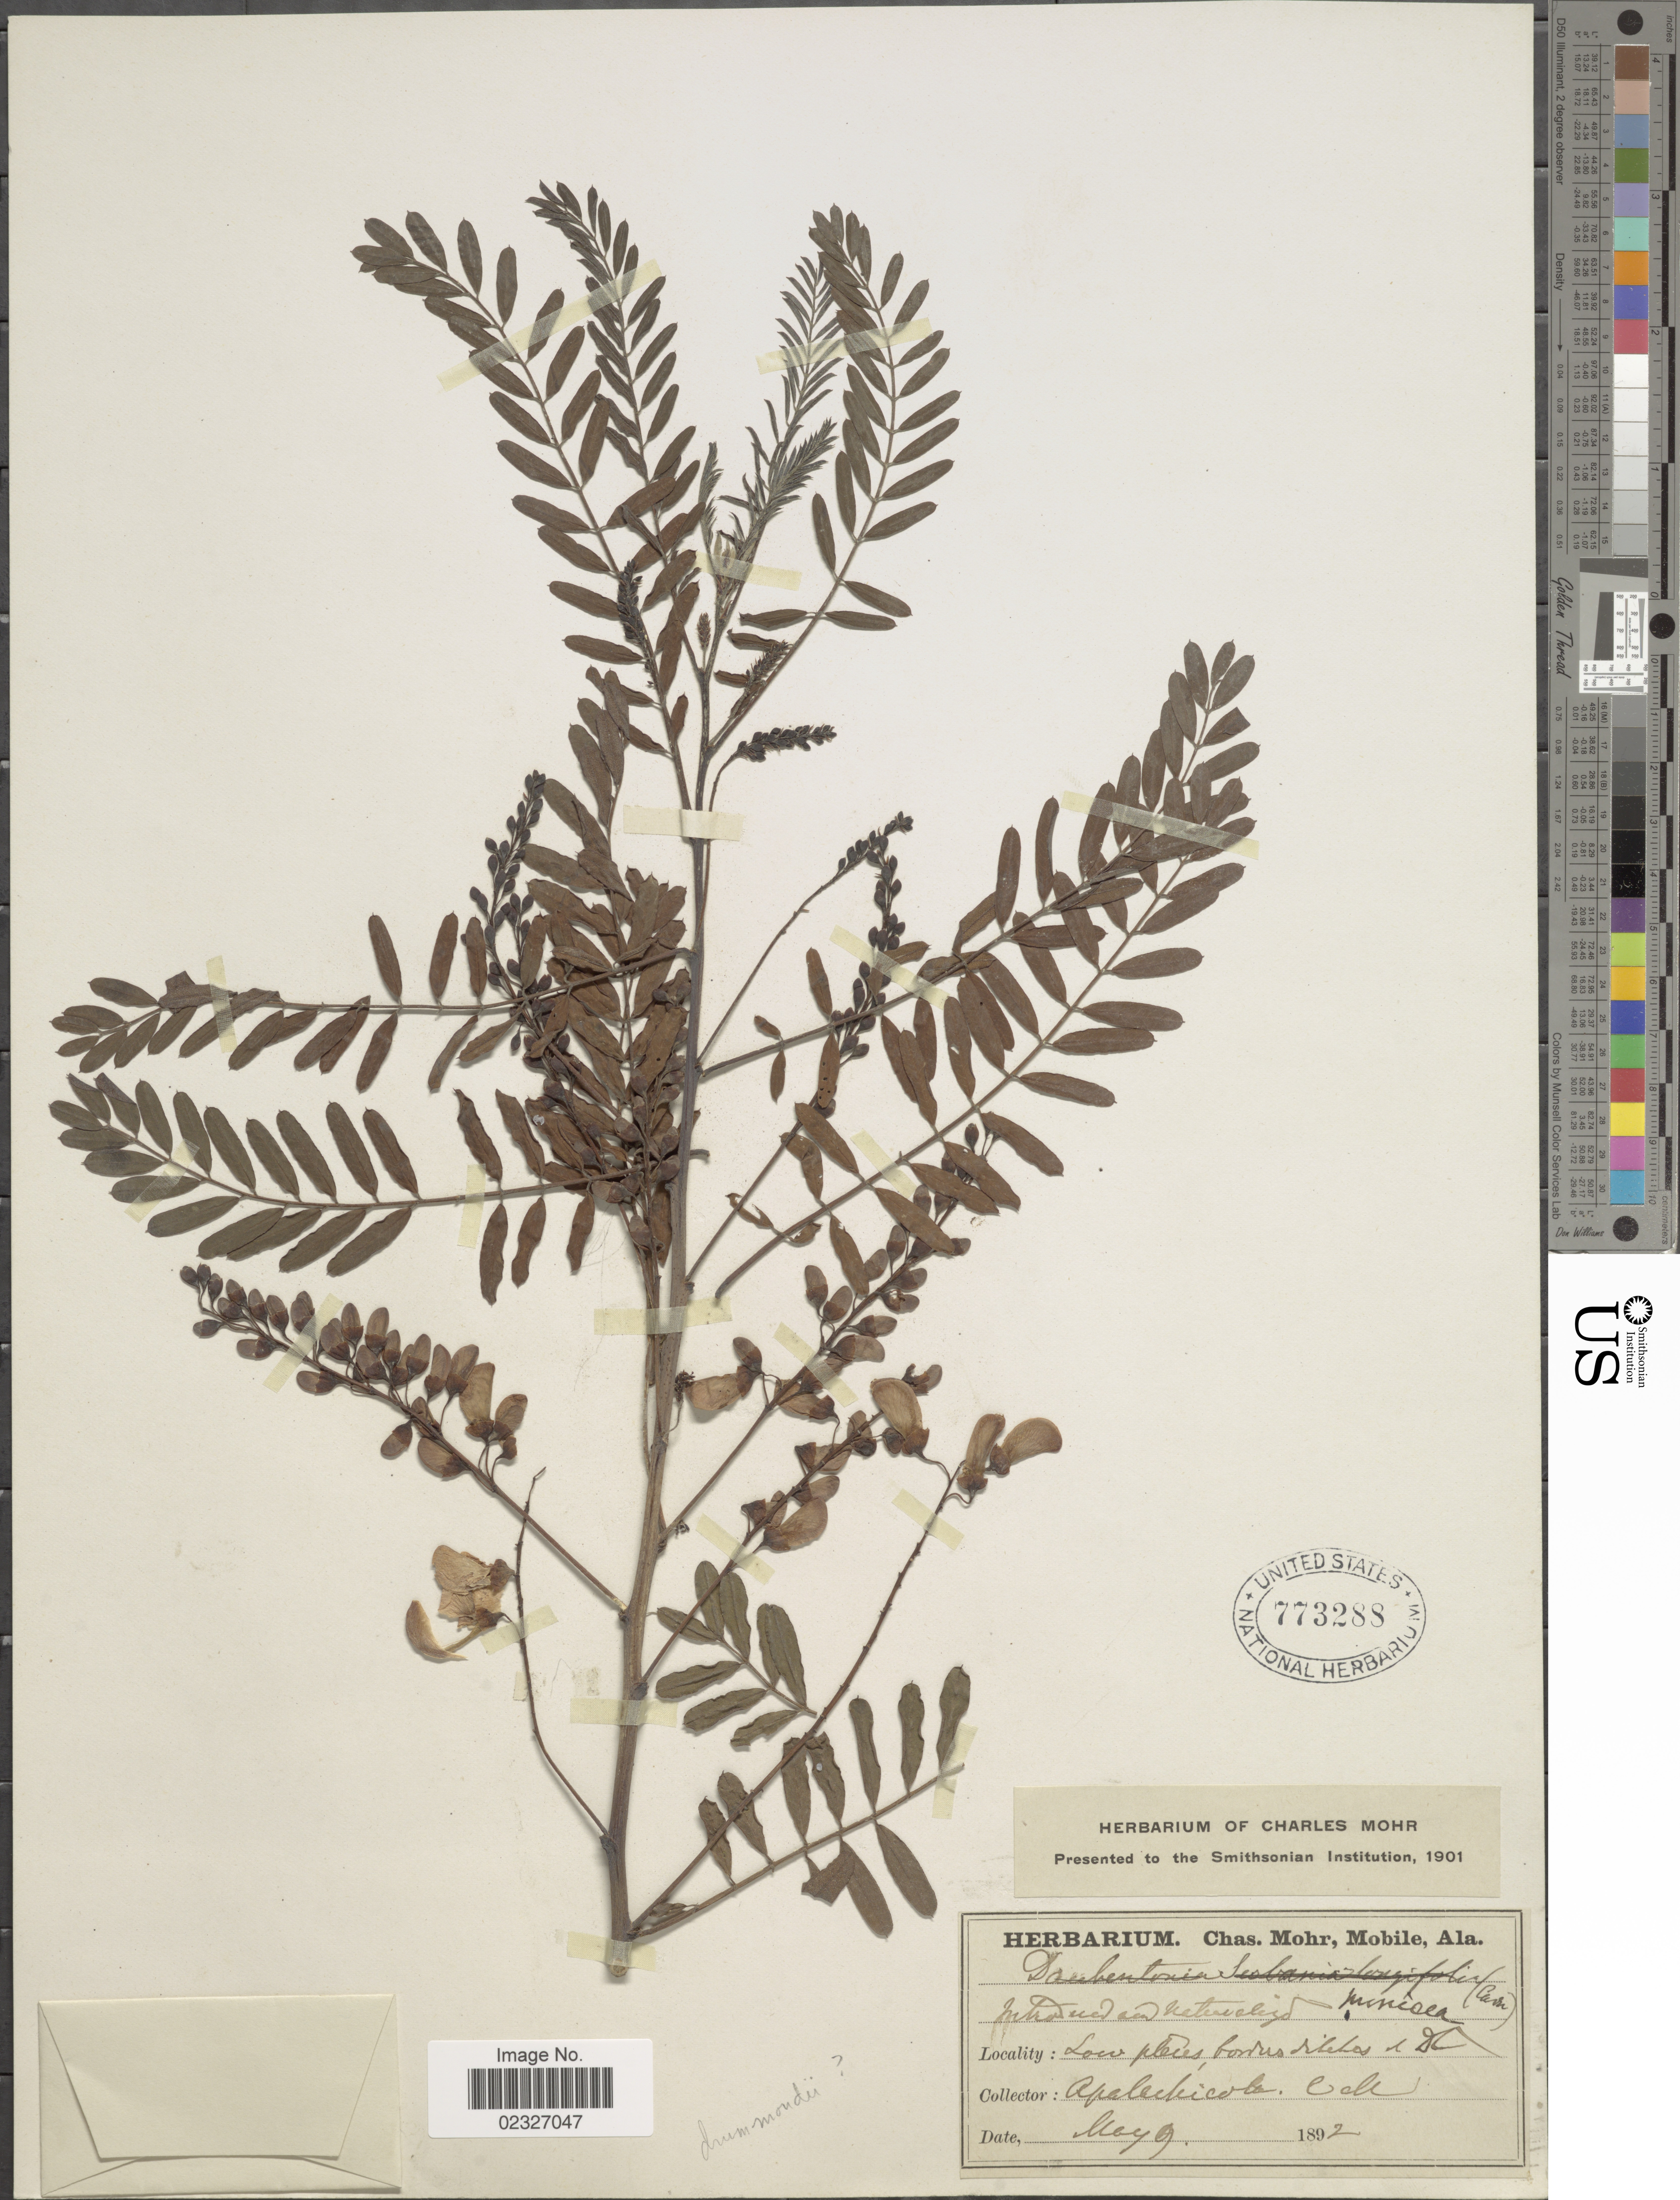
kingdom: Plantae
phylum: Tracheophyta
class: Magnoliopsida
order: Fabales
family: Fabaceae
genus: Sesbania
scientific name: Sesbania punicea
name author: (Cav.) Benth.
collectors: C. T. Mohr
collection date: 1892-05-09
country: United States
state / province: Florida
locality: Apalachicola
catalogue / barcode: US 773288